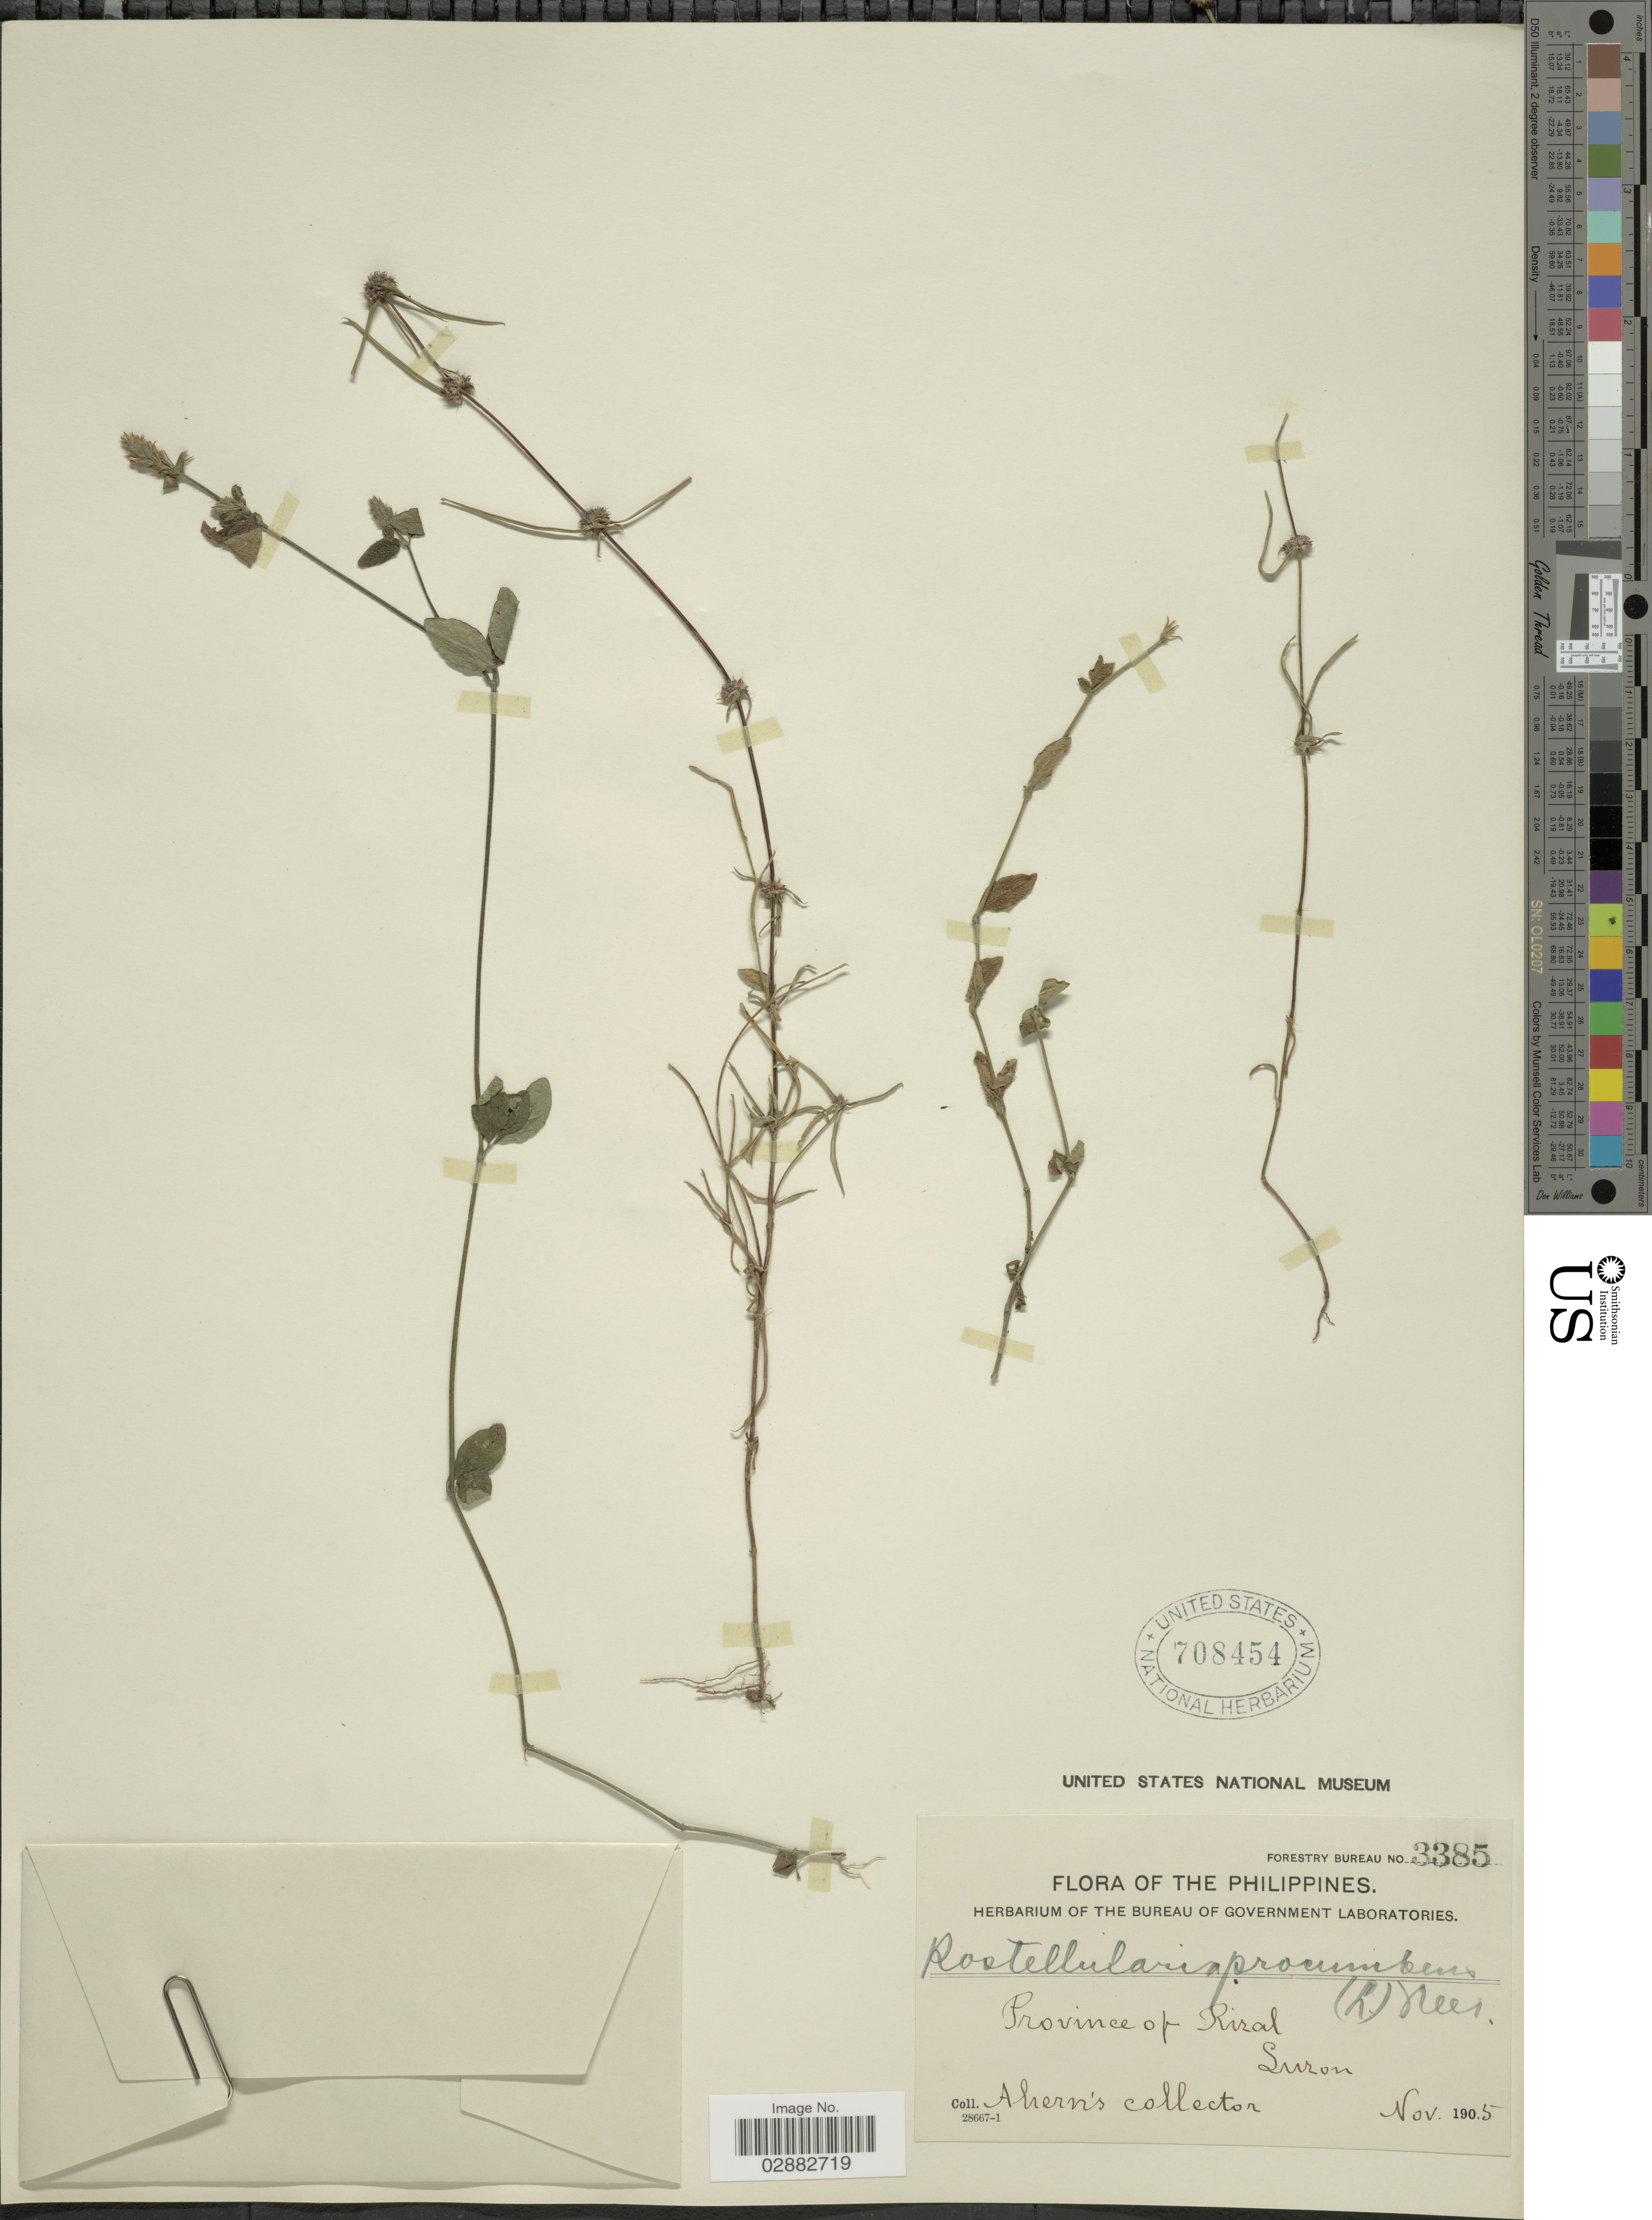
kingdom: Plantae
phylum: Tracheophyta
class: Magnoliopsida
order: Lamiales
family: Acanthaceae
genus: Justicia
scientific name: Justicia procumbens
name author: L.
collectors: Ahern's Collectors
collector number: Forestry Bureau 3385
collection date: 1905-11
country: Philippines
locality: Province of Rizal, Luzon.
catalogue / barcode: US 708454